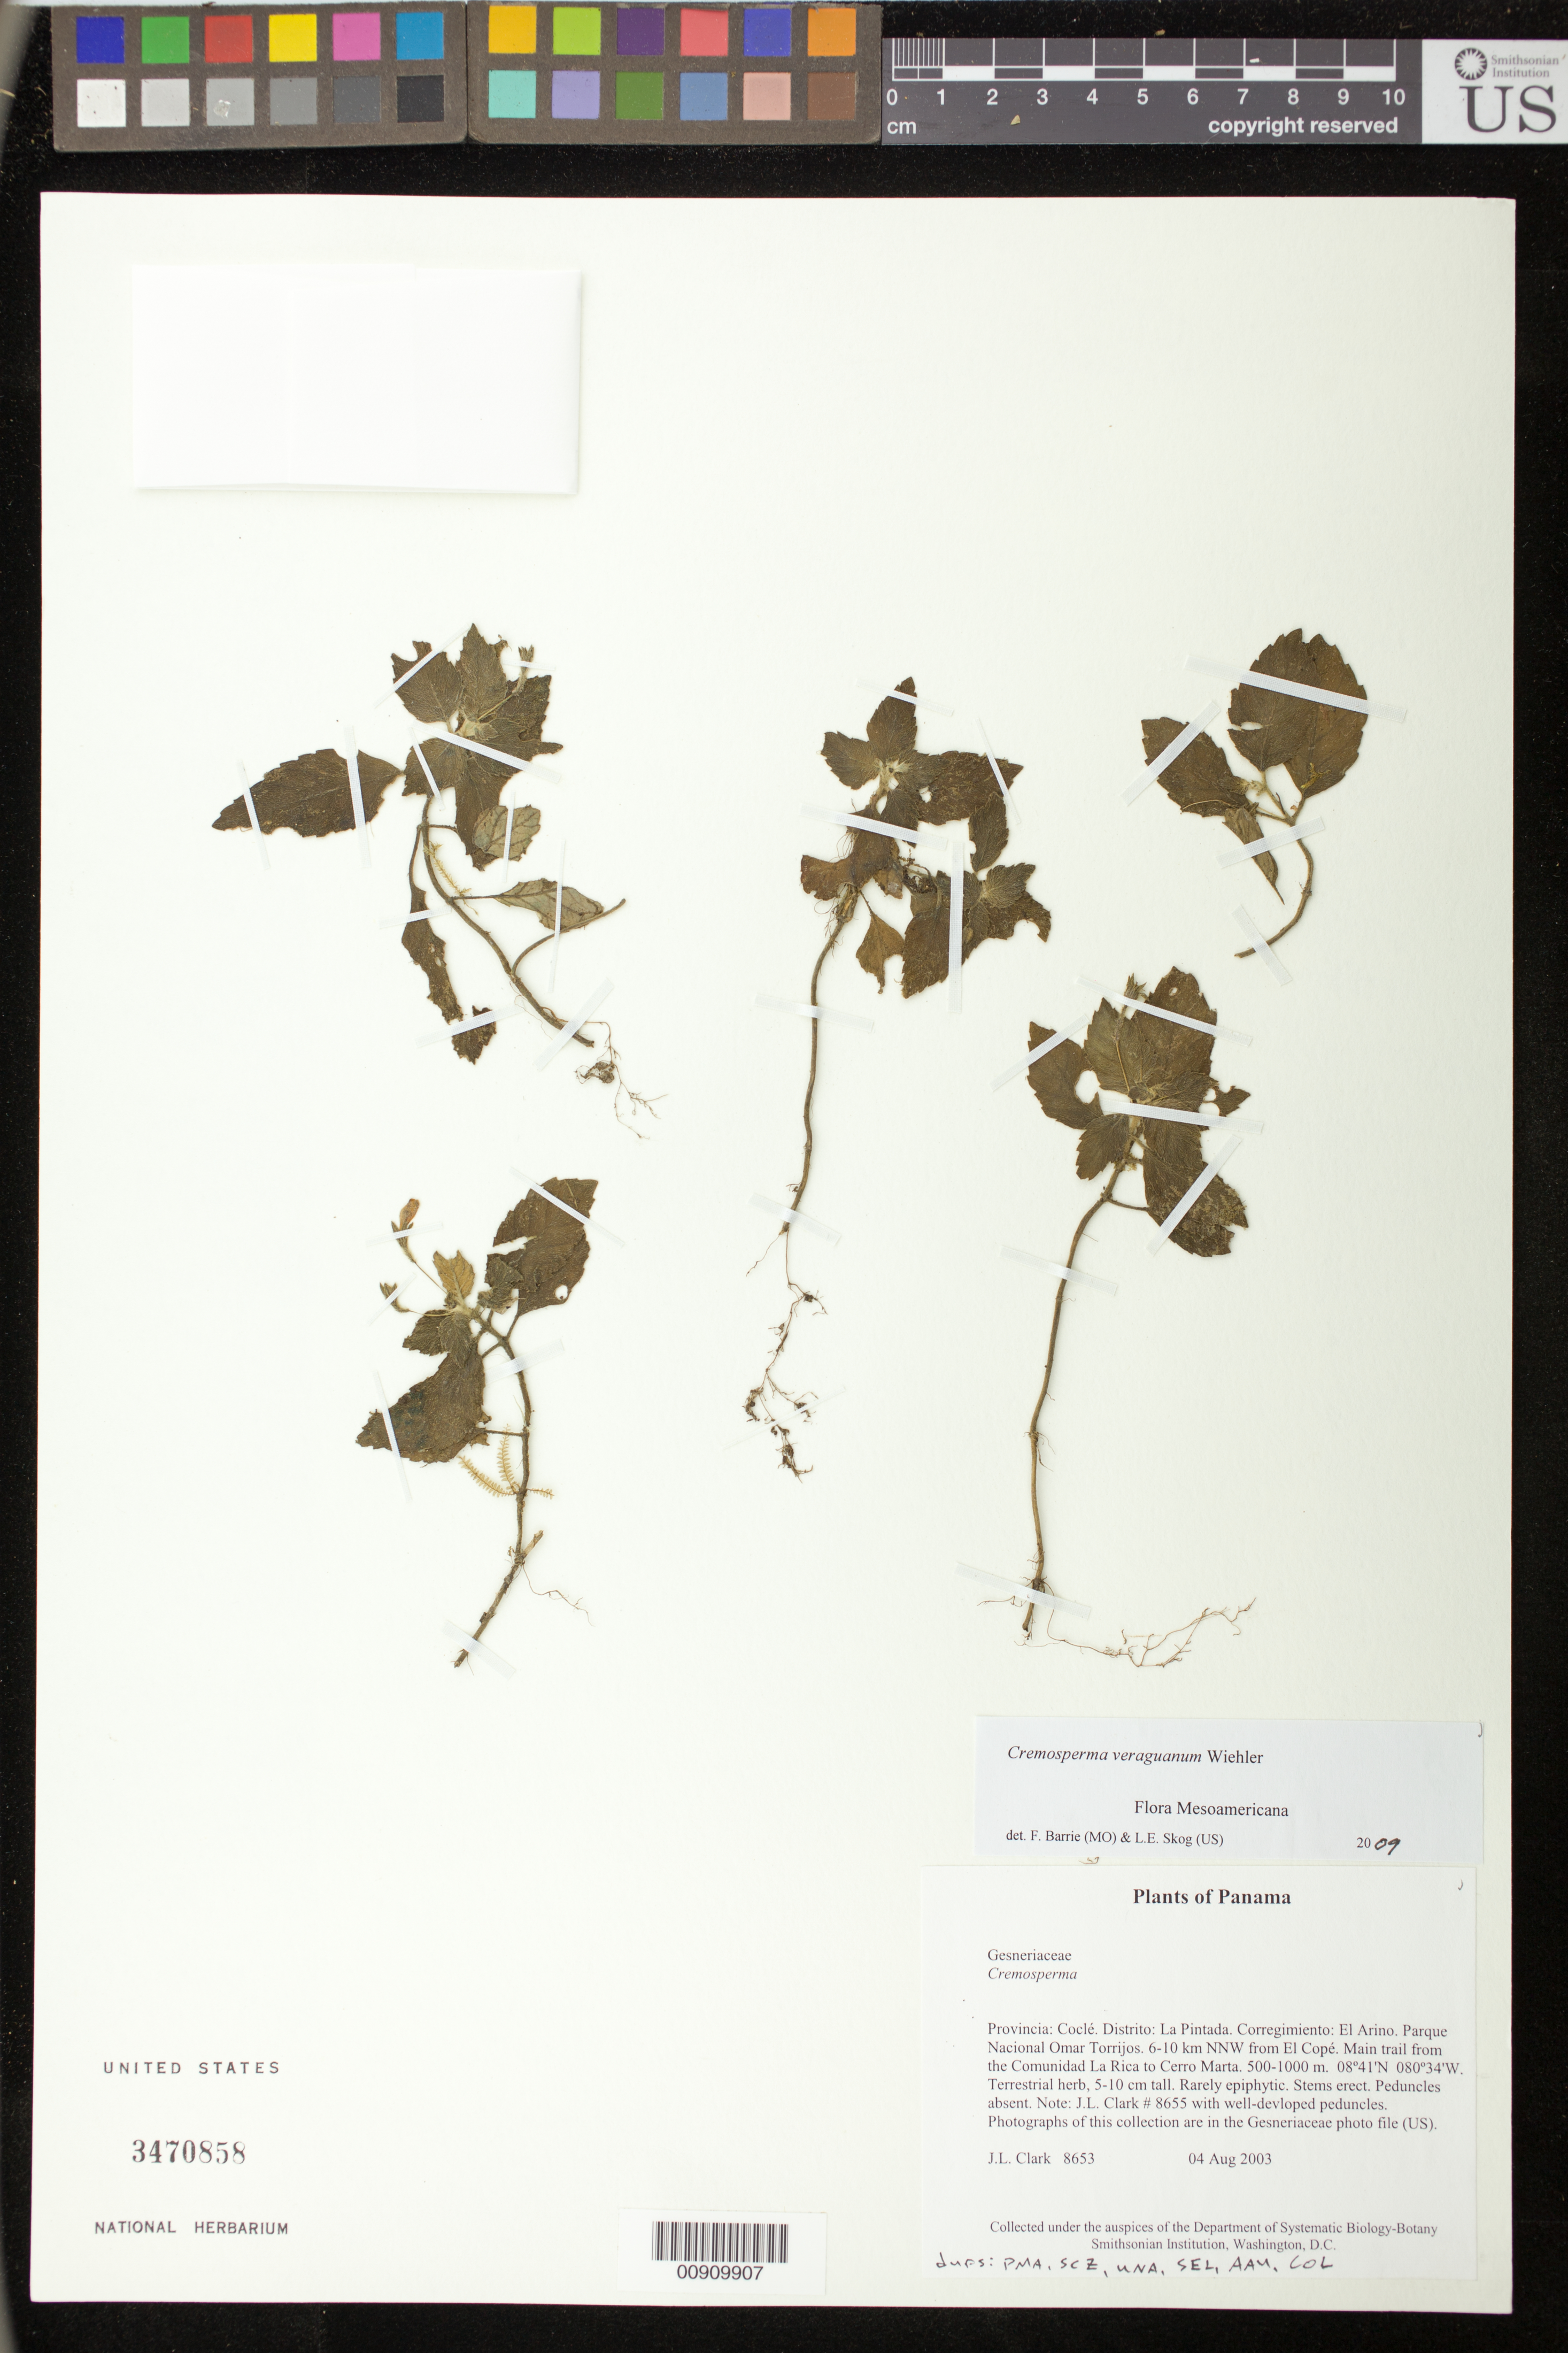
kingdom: Plantae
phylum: Tracheophyta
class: Magnoliopsida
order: Lamiales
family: Gesneriaceae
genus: Cremosperma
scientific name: Cremosperma veraguanum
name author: Wiehler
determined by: Skog, Laurence E.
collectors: J. L. Clark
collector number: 8653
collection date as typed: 04 Aug 2003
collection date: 2003-08-04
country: Panama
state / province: Coclé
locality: La Pintada. Corregimiento: El Arino. Parque Nacional Omar Torrijos. 6-10 km NNW from El Copé. Main trail from the Comunidad La Rica to Cerro Marta.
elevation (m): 500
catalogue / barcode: US 3470858